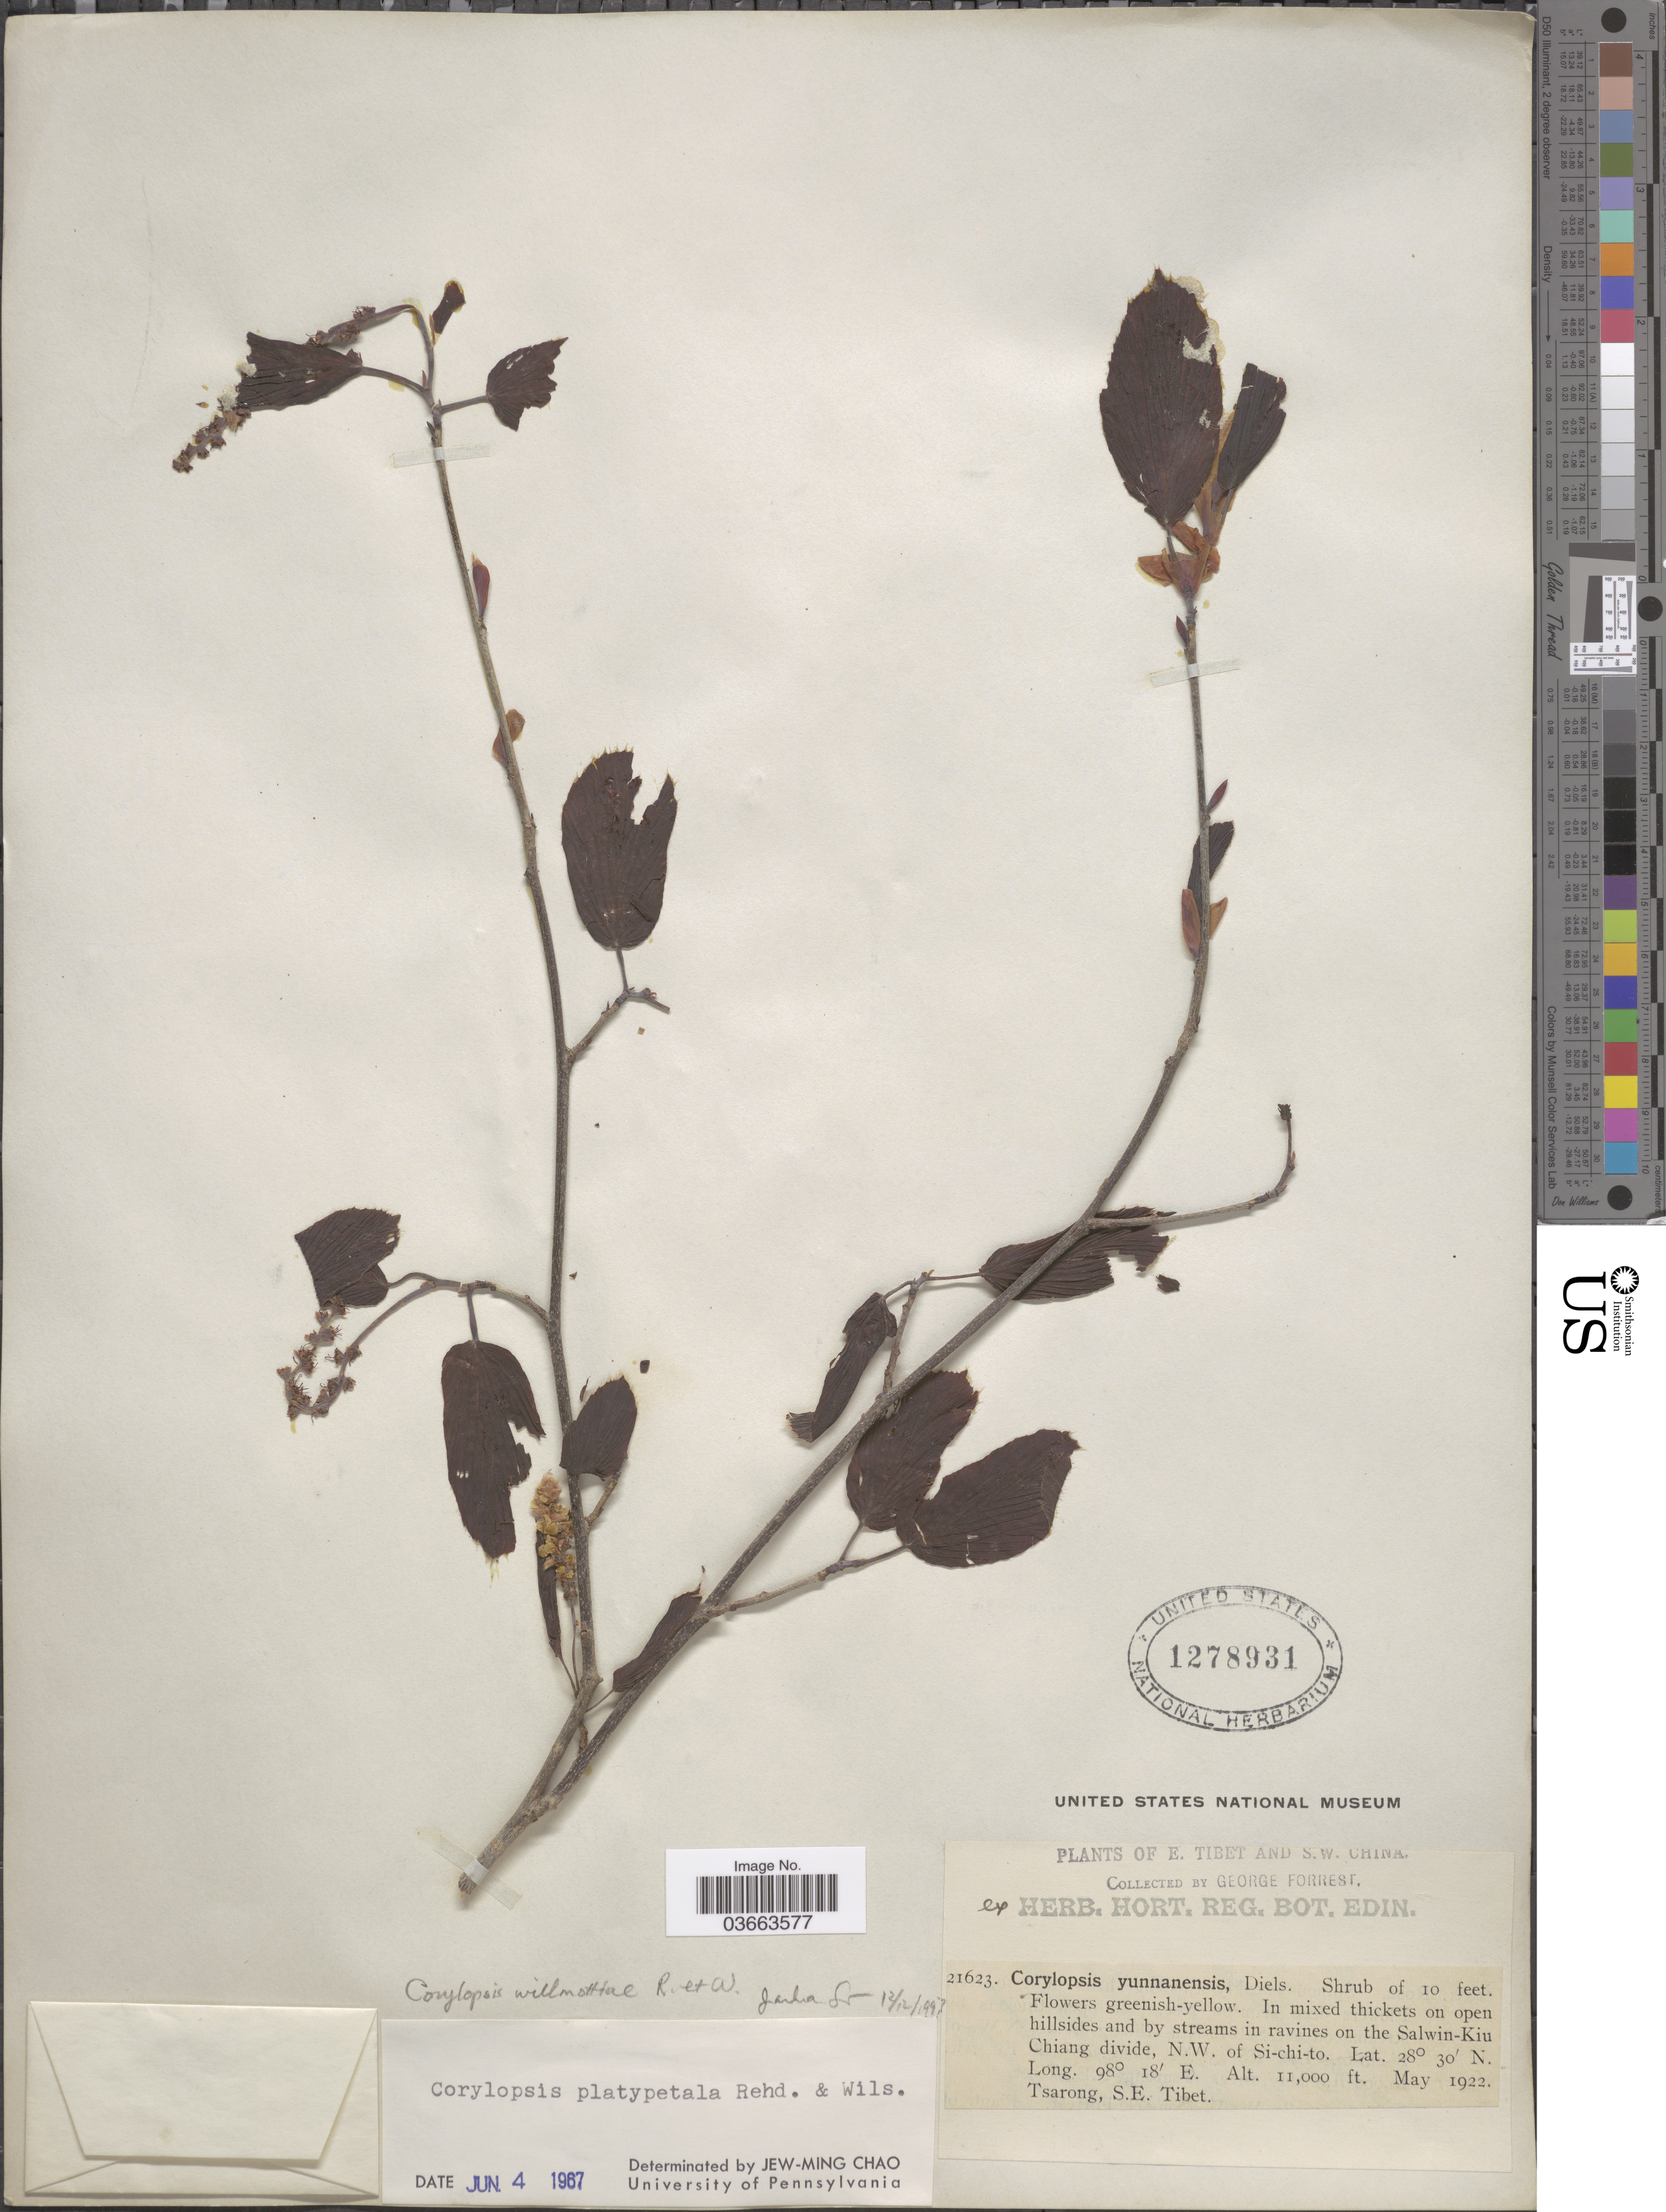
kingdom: Plantae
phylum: Tracheophyta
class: Magnoliopsida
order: Saxifragales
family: Hamamelidaceae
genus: Corylopsis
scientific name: Corylopsis willmottiae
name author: Rehder & E.H. Wilson in Sarg.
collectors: G. Forrest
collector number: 21623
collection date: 1922-05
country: China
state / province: Xizang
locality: On the Salwin-Kiu Chiang divide, N.W. of Si-chi-to. Tsarong, S.E. Tibet.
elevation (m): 3353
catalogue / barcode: US 1278931